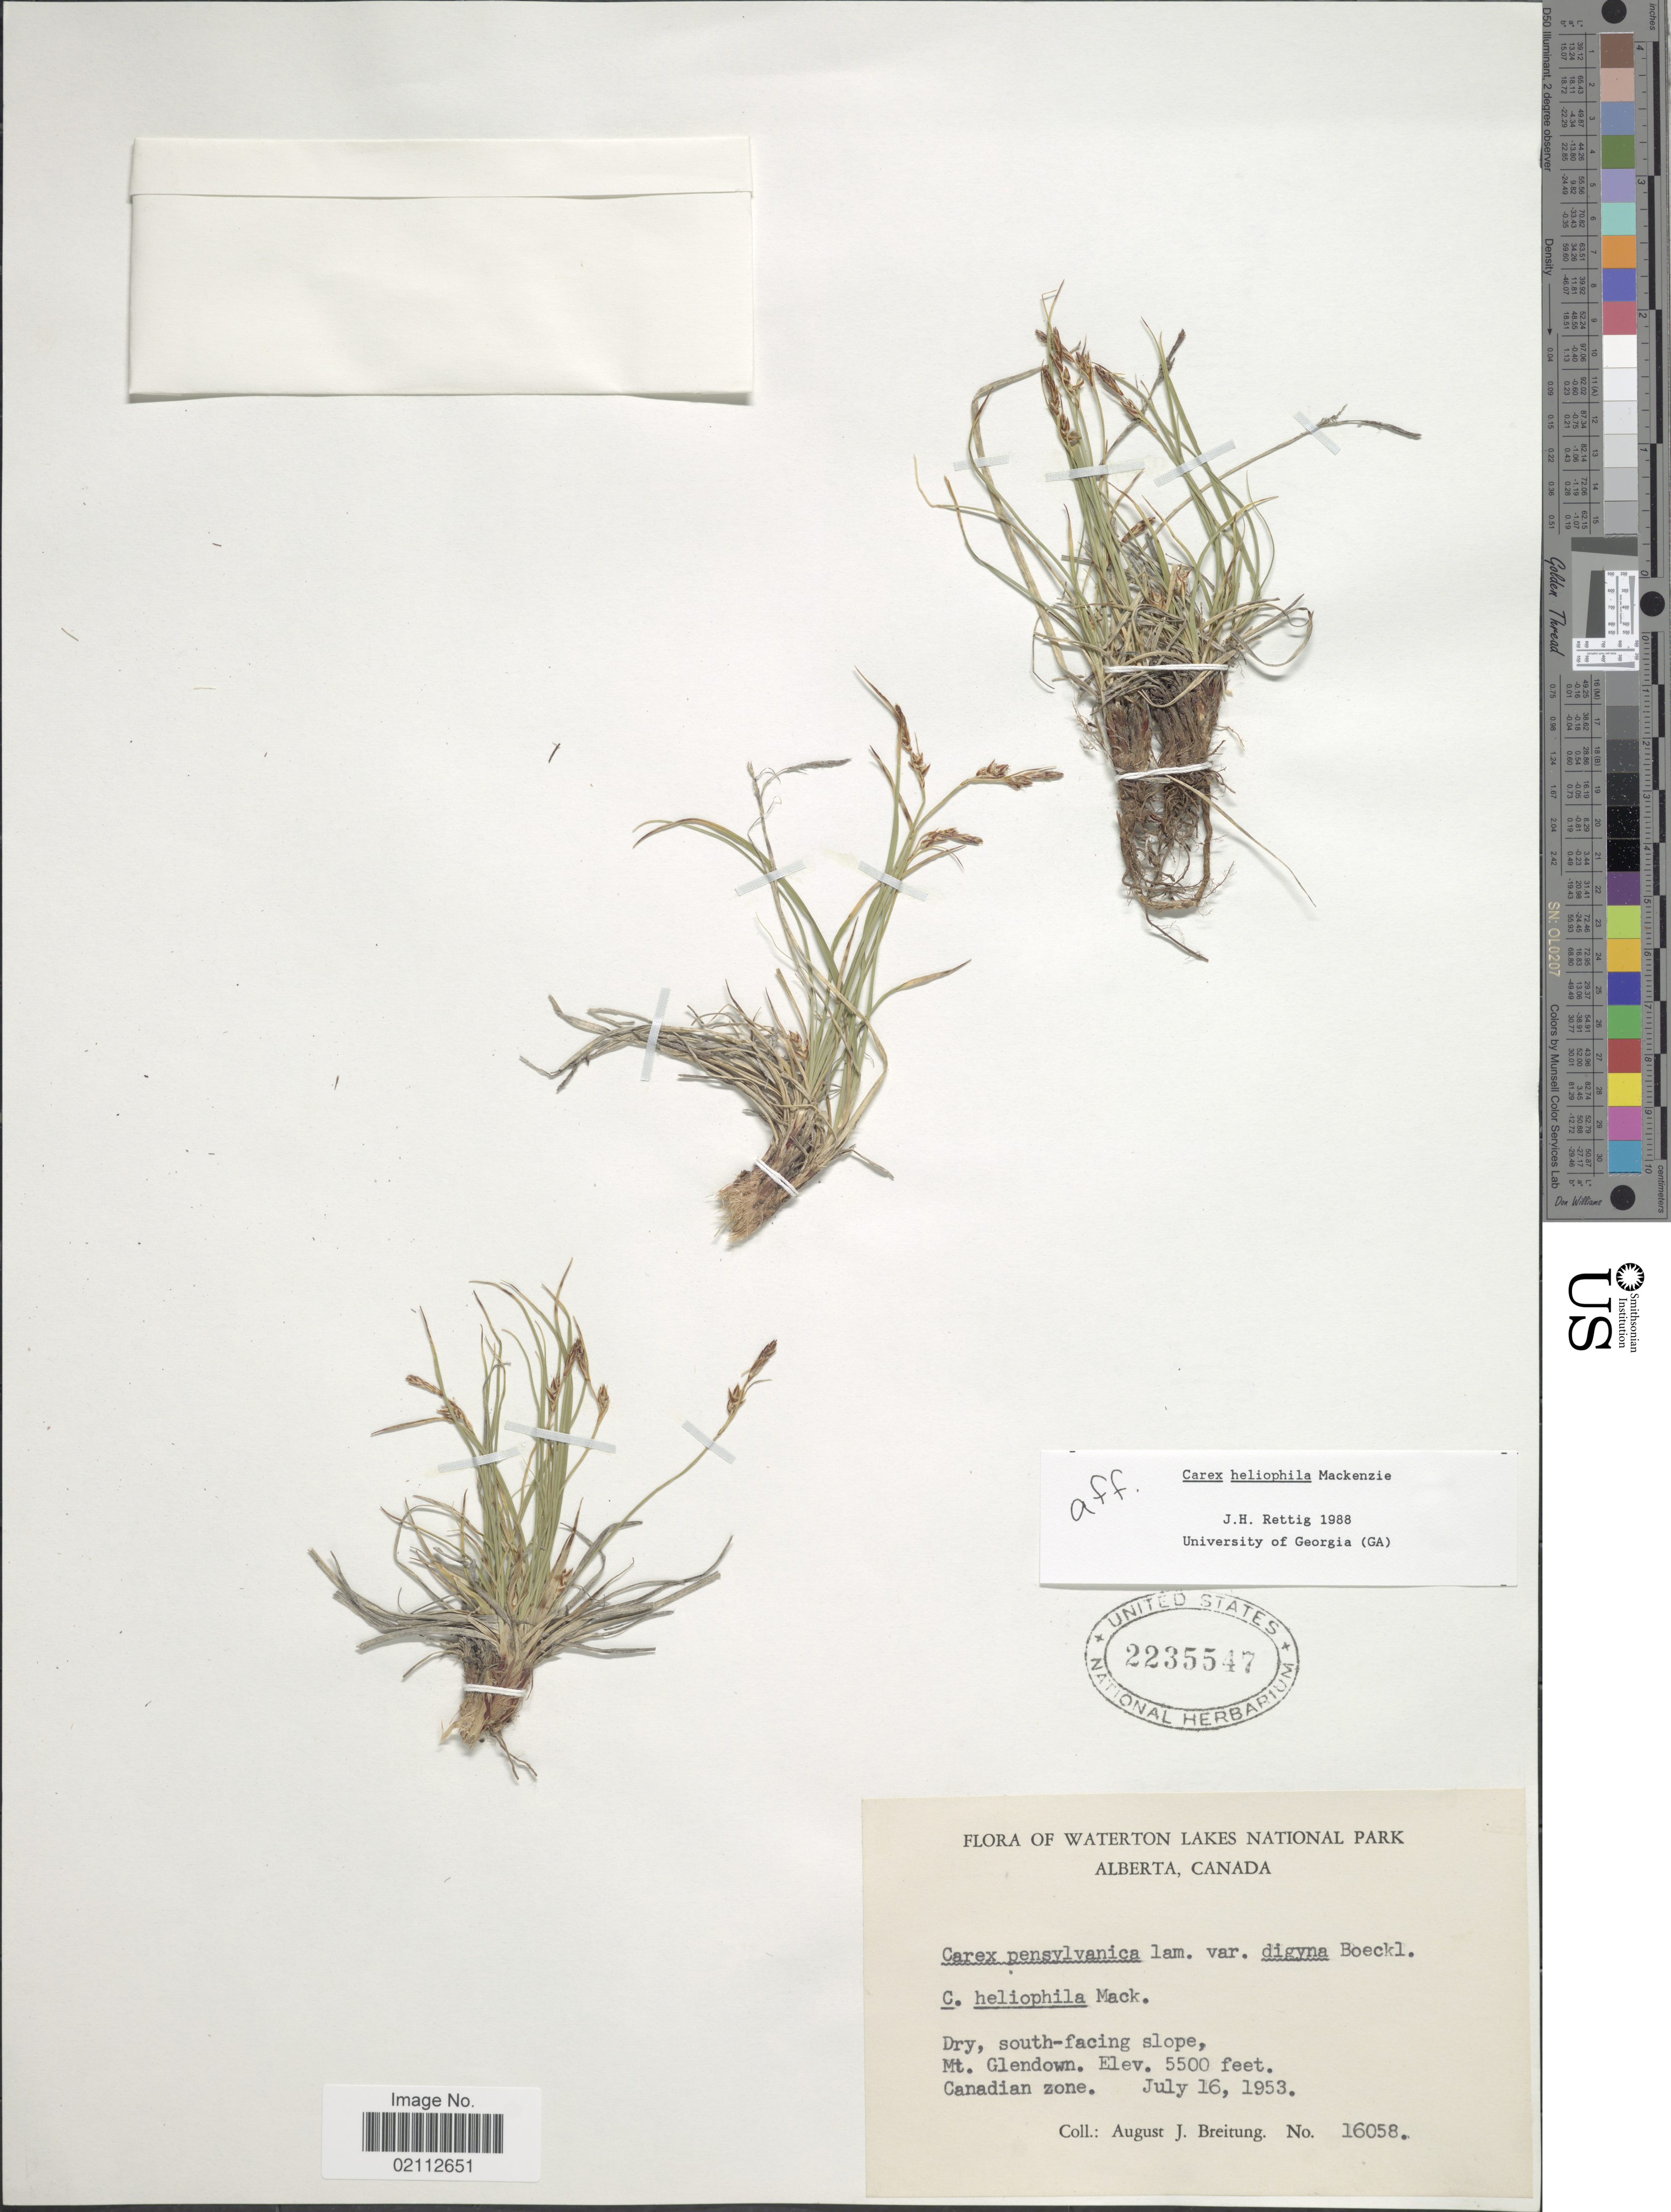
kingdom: Plantae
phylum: Tracheophyta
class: Liliopsida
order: Poales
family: Cyperaceae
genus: Carex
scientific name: Carex heliophila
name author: Mack.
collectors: A. Breitung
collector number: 16058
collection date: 1953-07-16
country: Canada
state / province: Alberta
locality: Waterton Lakes National Park, south-facing slope, Mt. Glendown, Canadian Zone.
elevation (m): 1676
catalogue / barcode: US 2235547